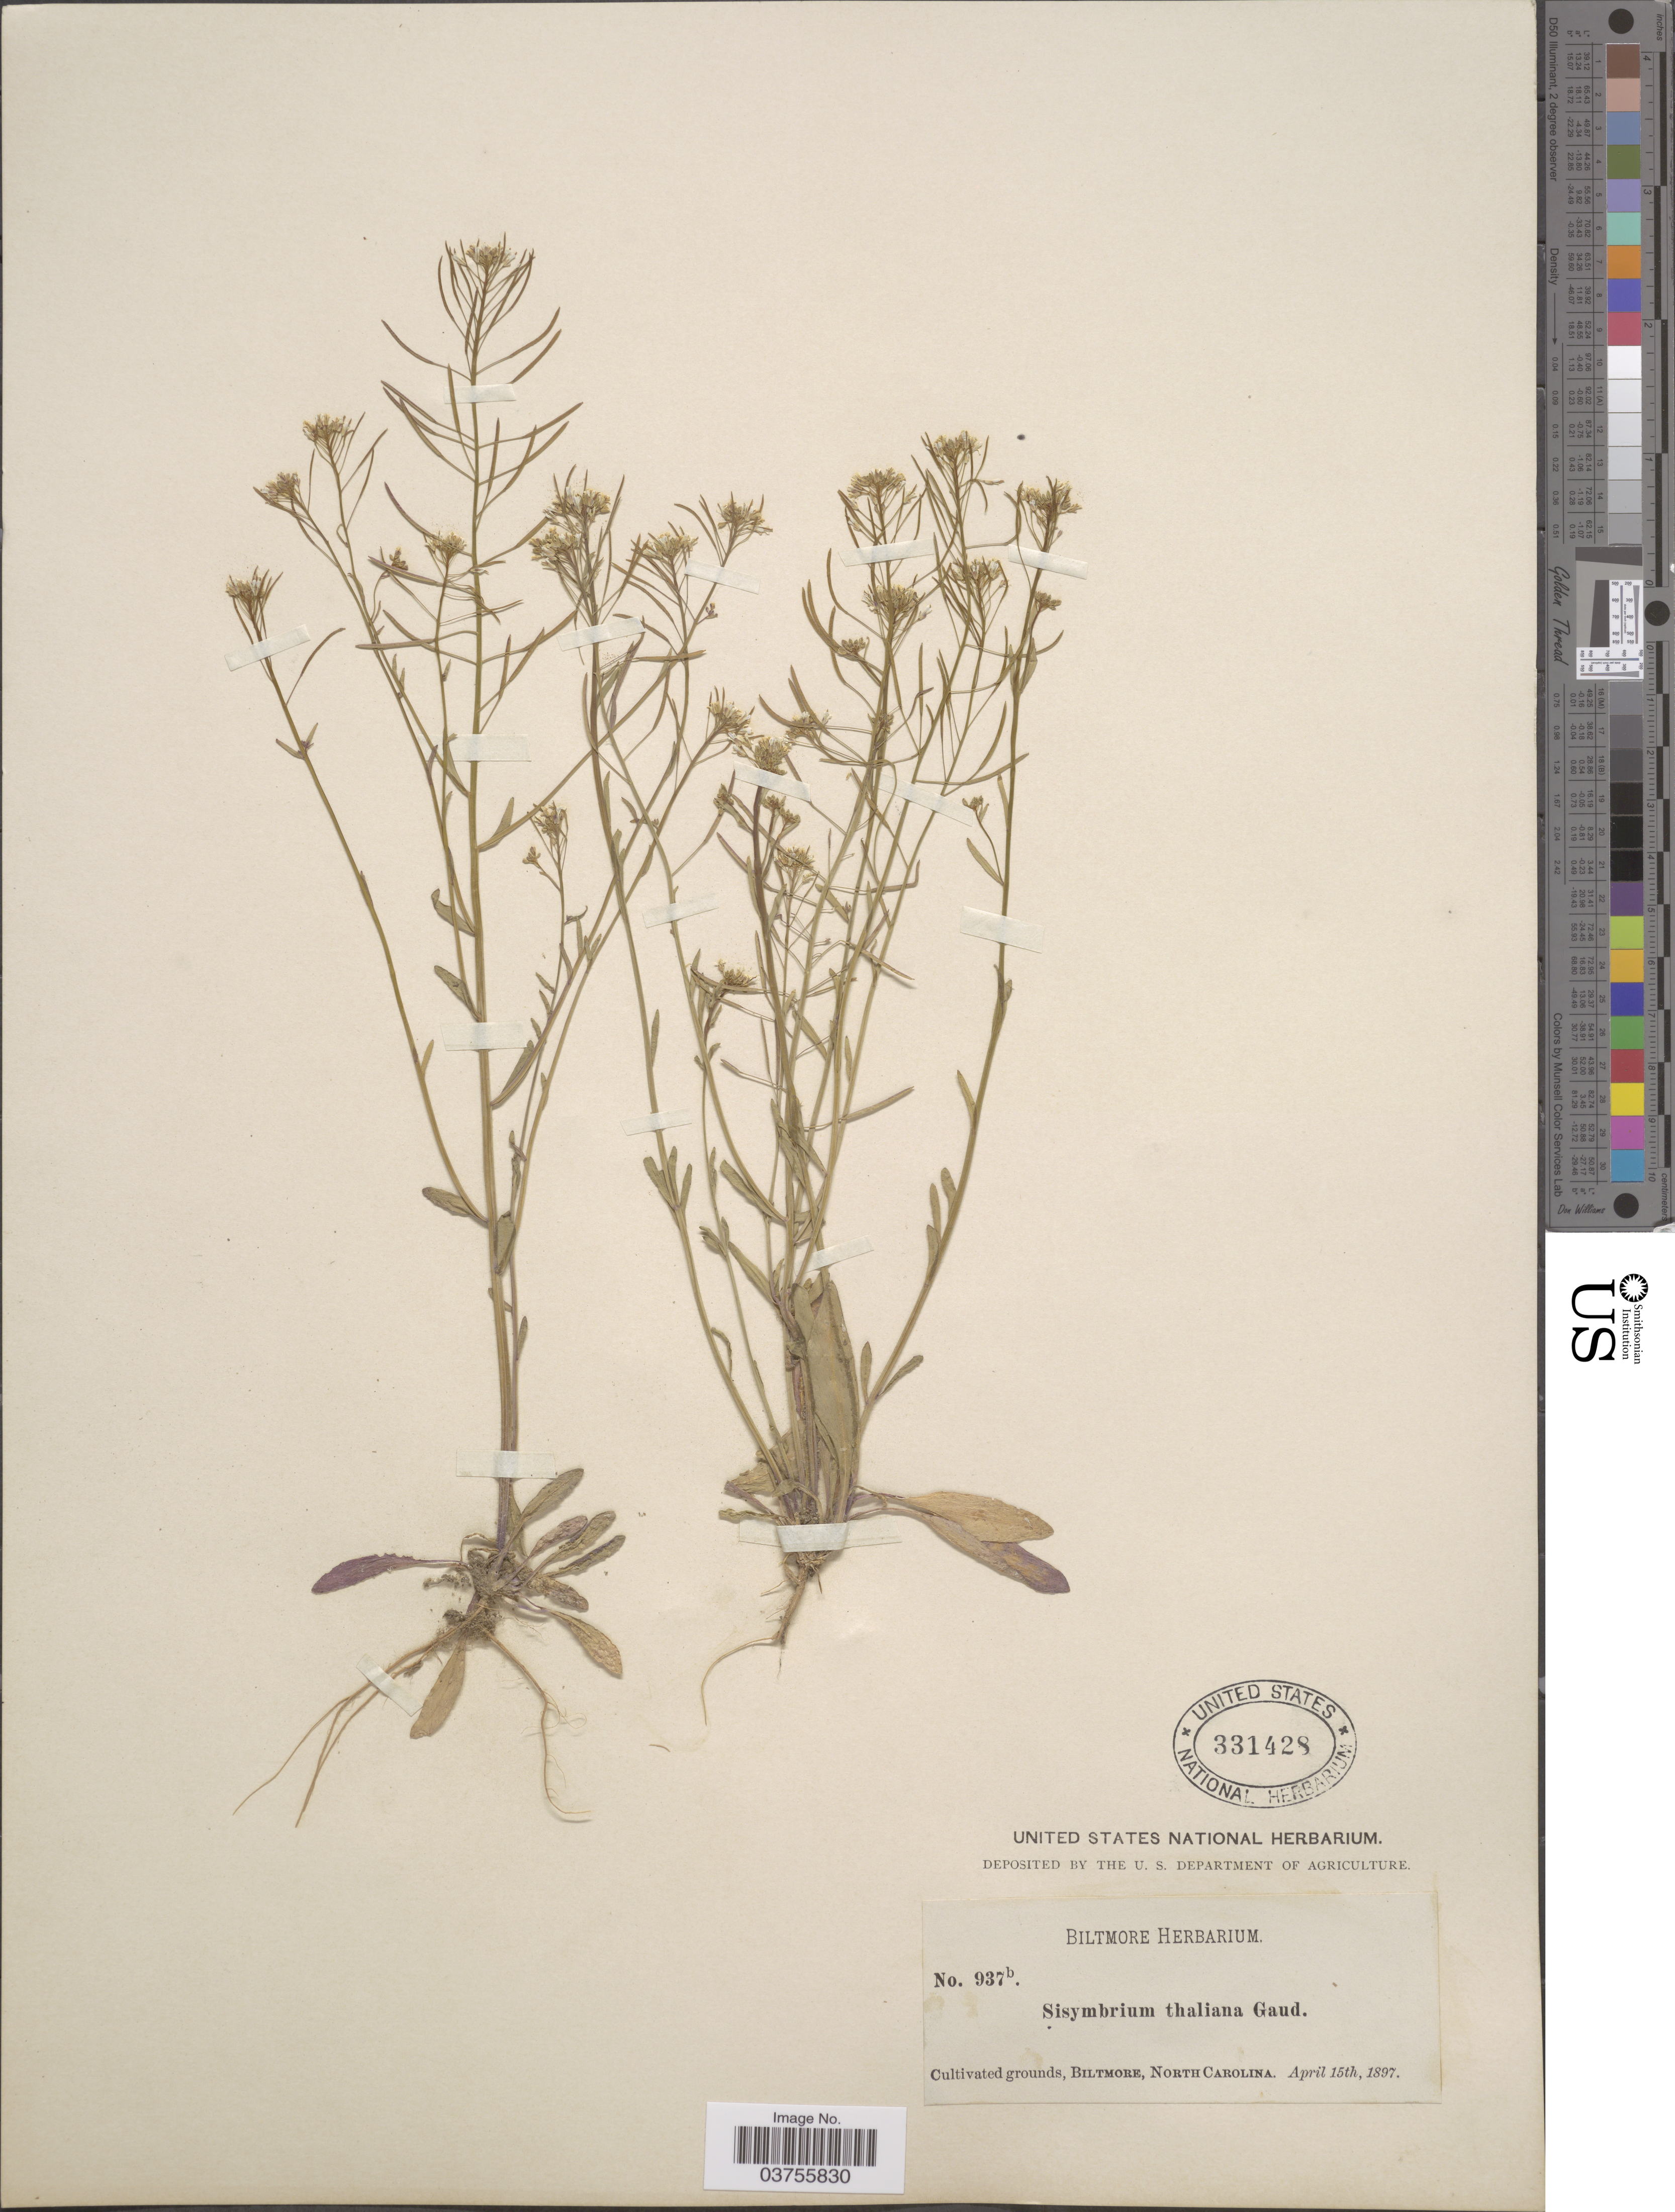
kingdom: Plantae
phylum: Tracheophyta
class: Magnoliopsida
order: Brassicales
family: Brassicaceae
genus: Arabidopsis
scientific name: Arabidopsis thaliana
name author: (L.) Heynh.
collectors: ex herb. Biltmore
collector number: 937b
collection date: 1897-04-15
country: United States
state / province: North Carolina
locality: Biltmore.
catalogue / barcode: US 331428